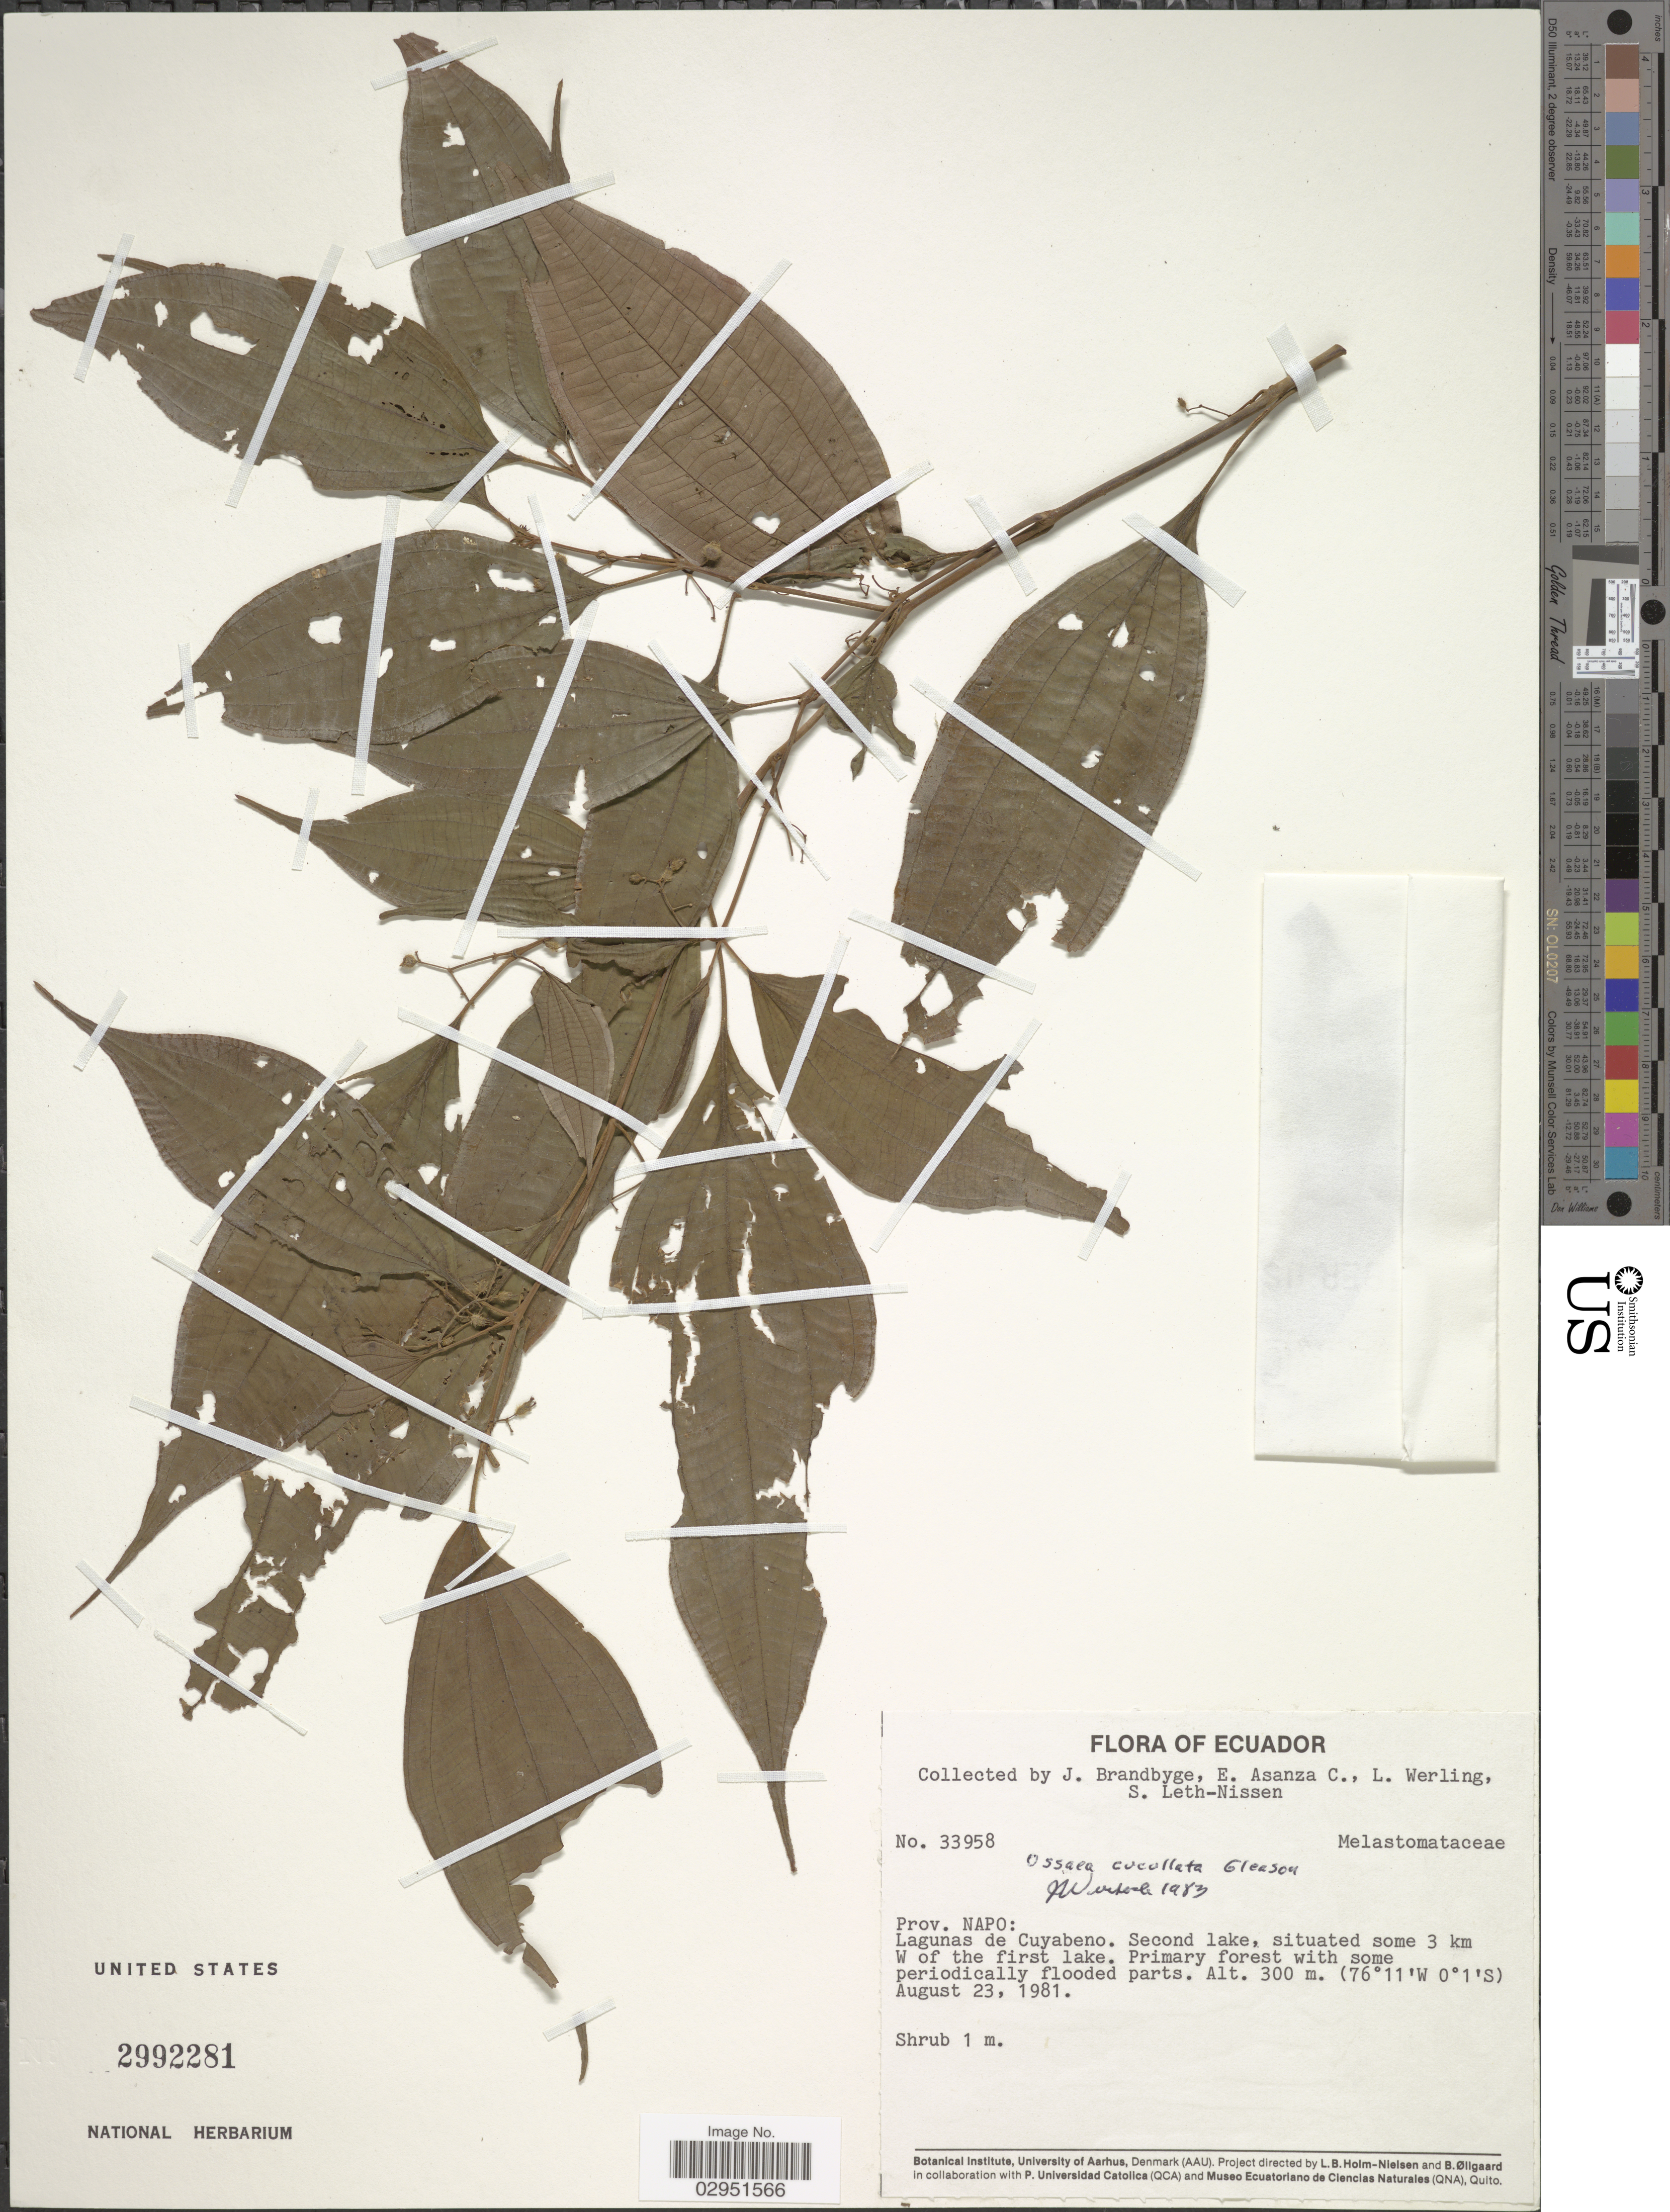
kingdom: Plantae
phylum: Tracheophyta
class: Magnoliopsida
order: Myrtales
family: Melastomataceae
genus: Ossaea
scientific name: Ossaea cucullata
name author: Gleason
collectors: J. Brandbyge, E. Asanza C., L. Werling & S. Leth-Nissen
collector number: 33958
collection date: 1981-08-23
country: Ecuador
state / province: Napo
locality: Lagunas de Cuyabeno. Seconda lake, situated some 3 km W of the first lake.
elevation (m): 300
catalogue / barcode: US 2992281